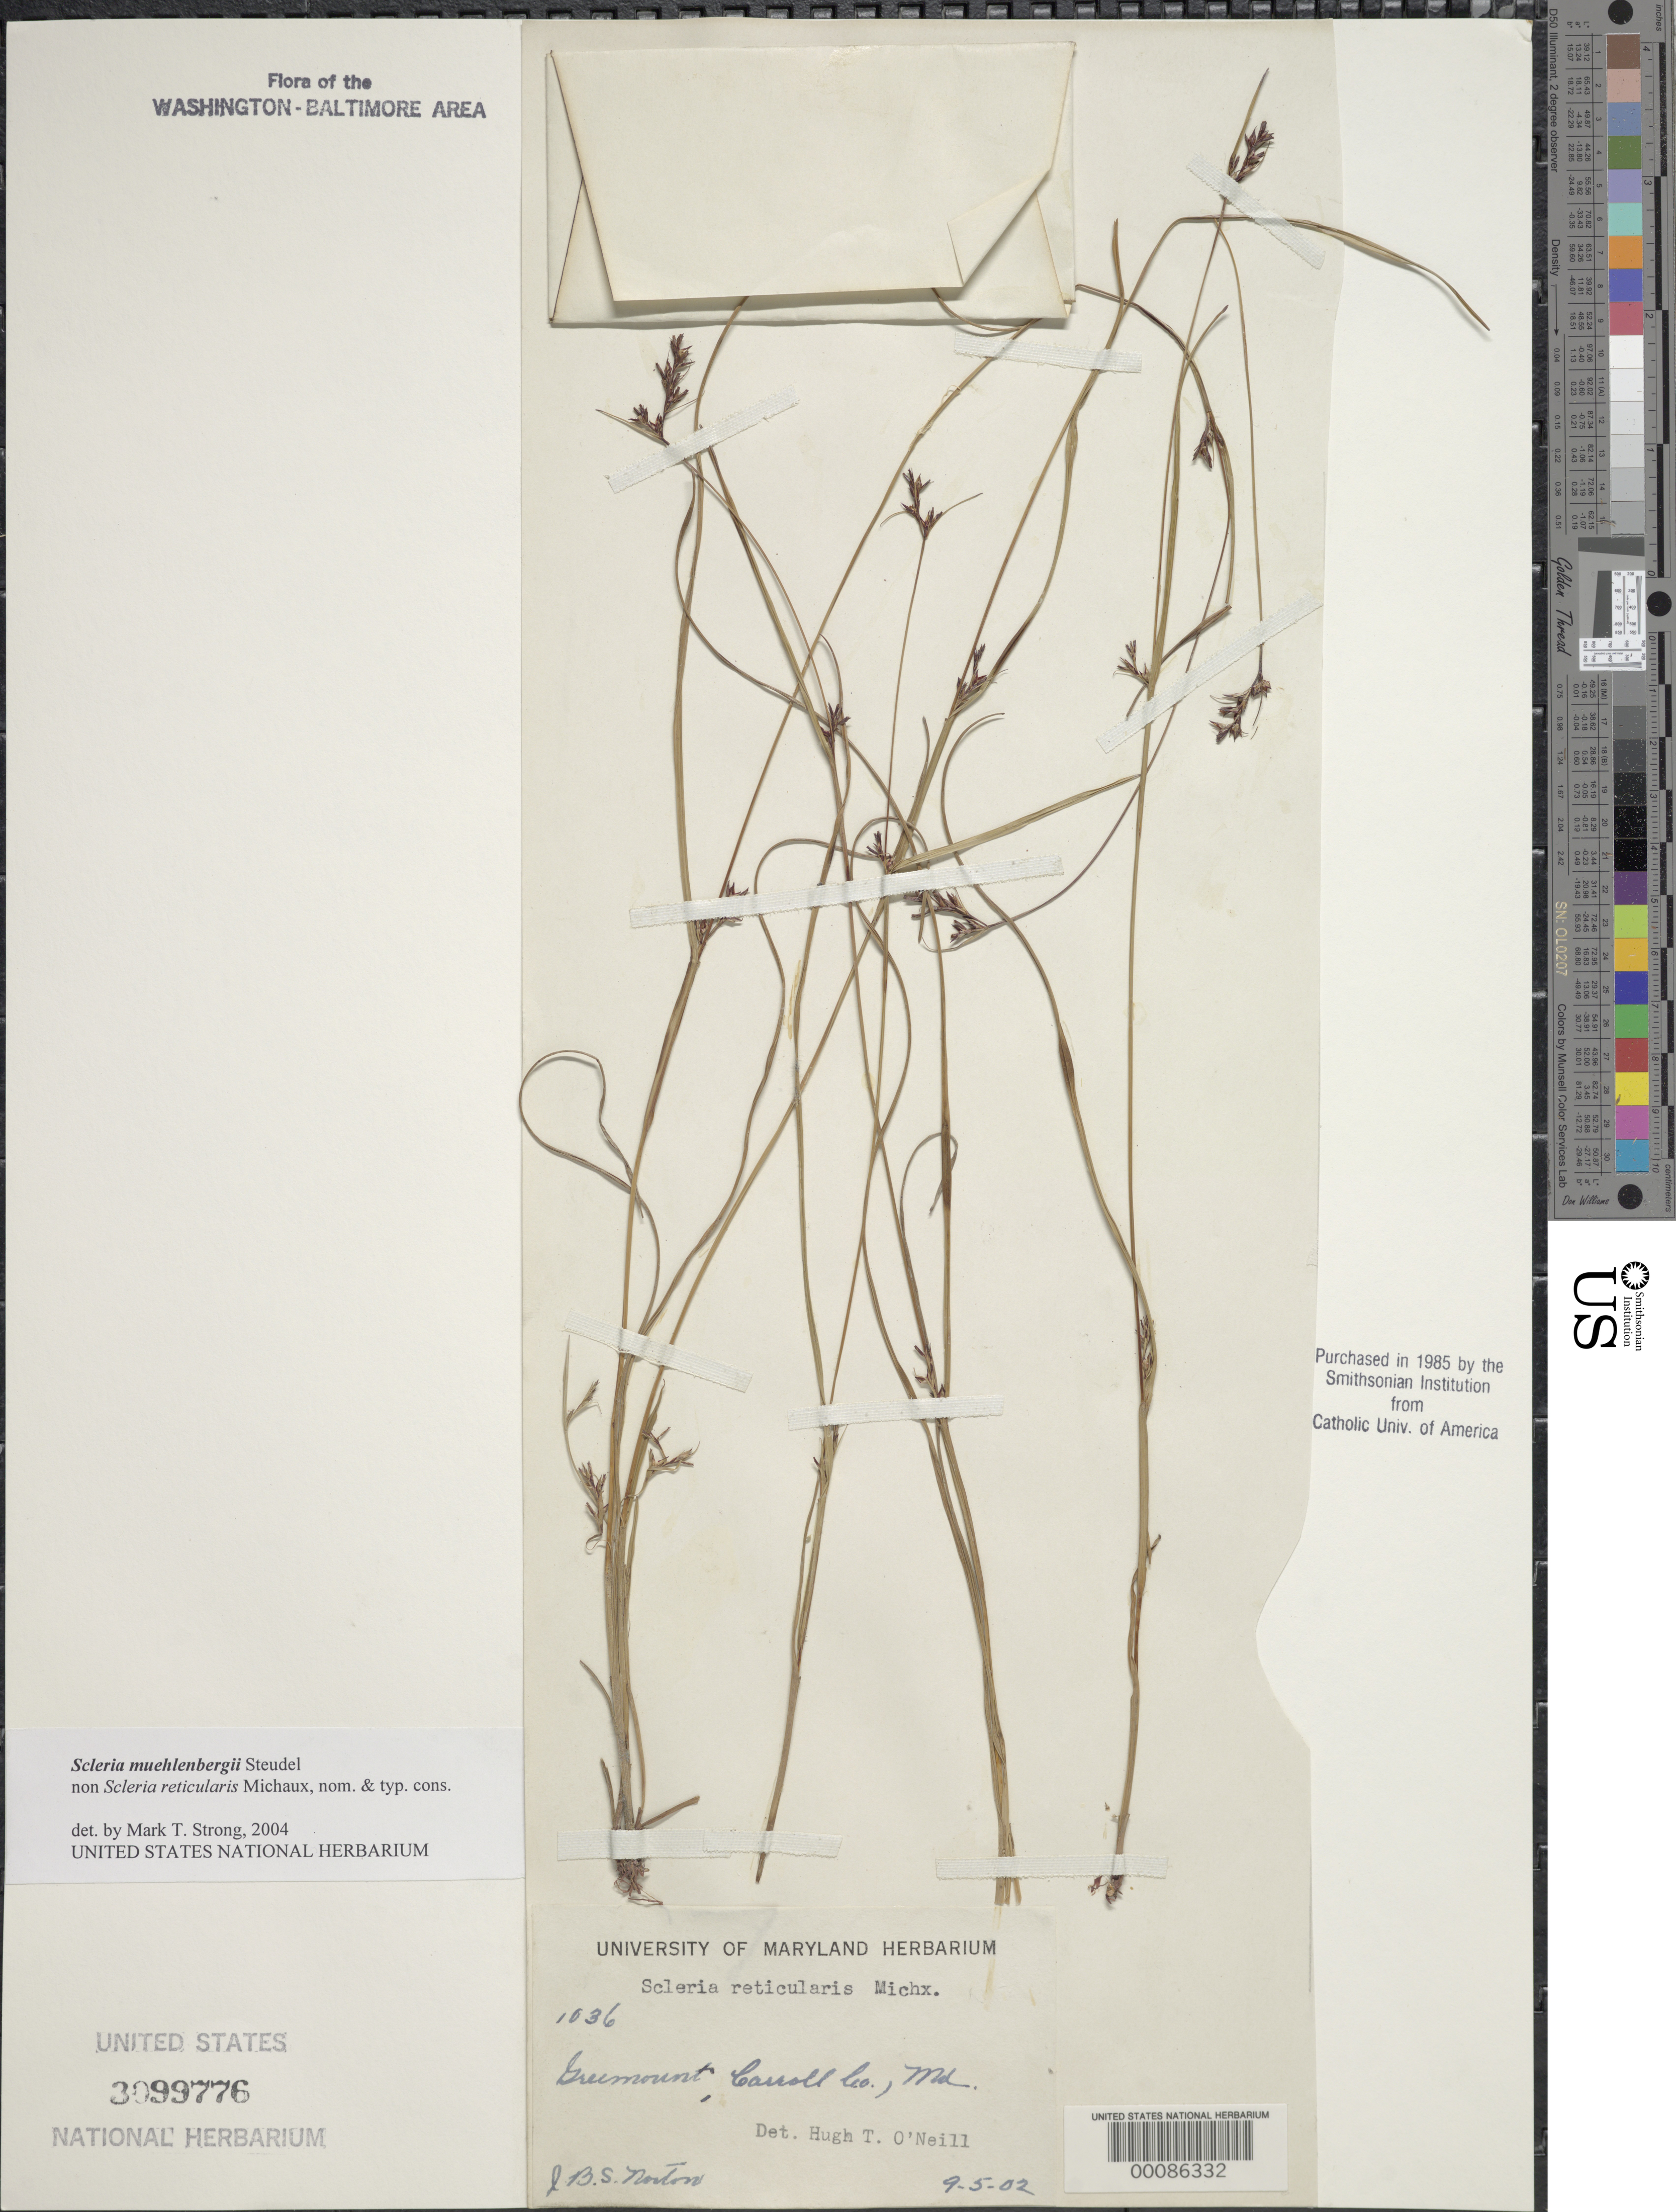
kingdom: Plantae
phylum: Tracheophyta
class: Liliopsida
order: Poales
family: Cyperaceae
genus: Scleria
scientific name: Scleria muehlenbergii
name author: Steud.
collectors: J. B. S. Norton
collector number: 1036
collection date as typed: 05 Sep 1902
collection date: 1902-09-05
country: United States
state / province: Maryland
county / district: Carroll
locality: Greenmount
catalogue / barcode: US 3099776